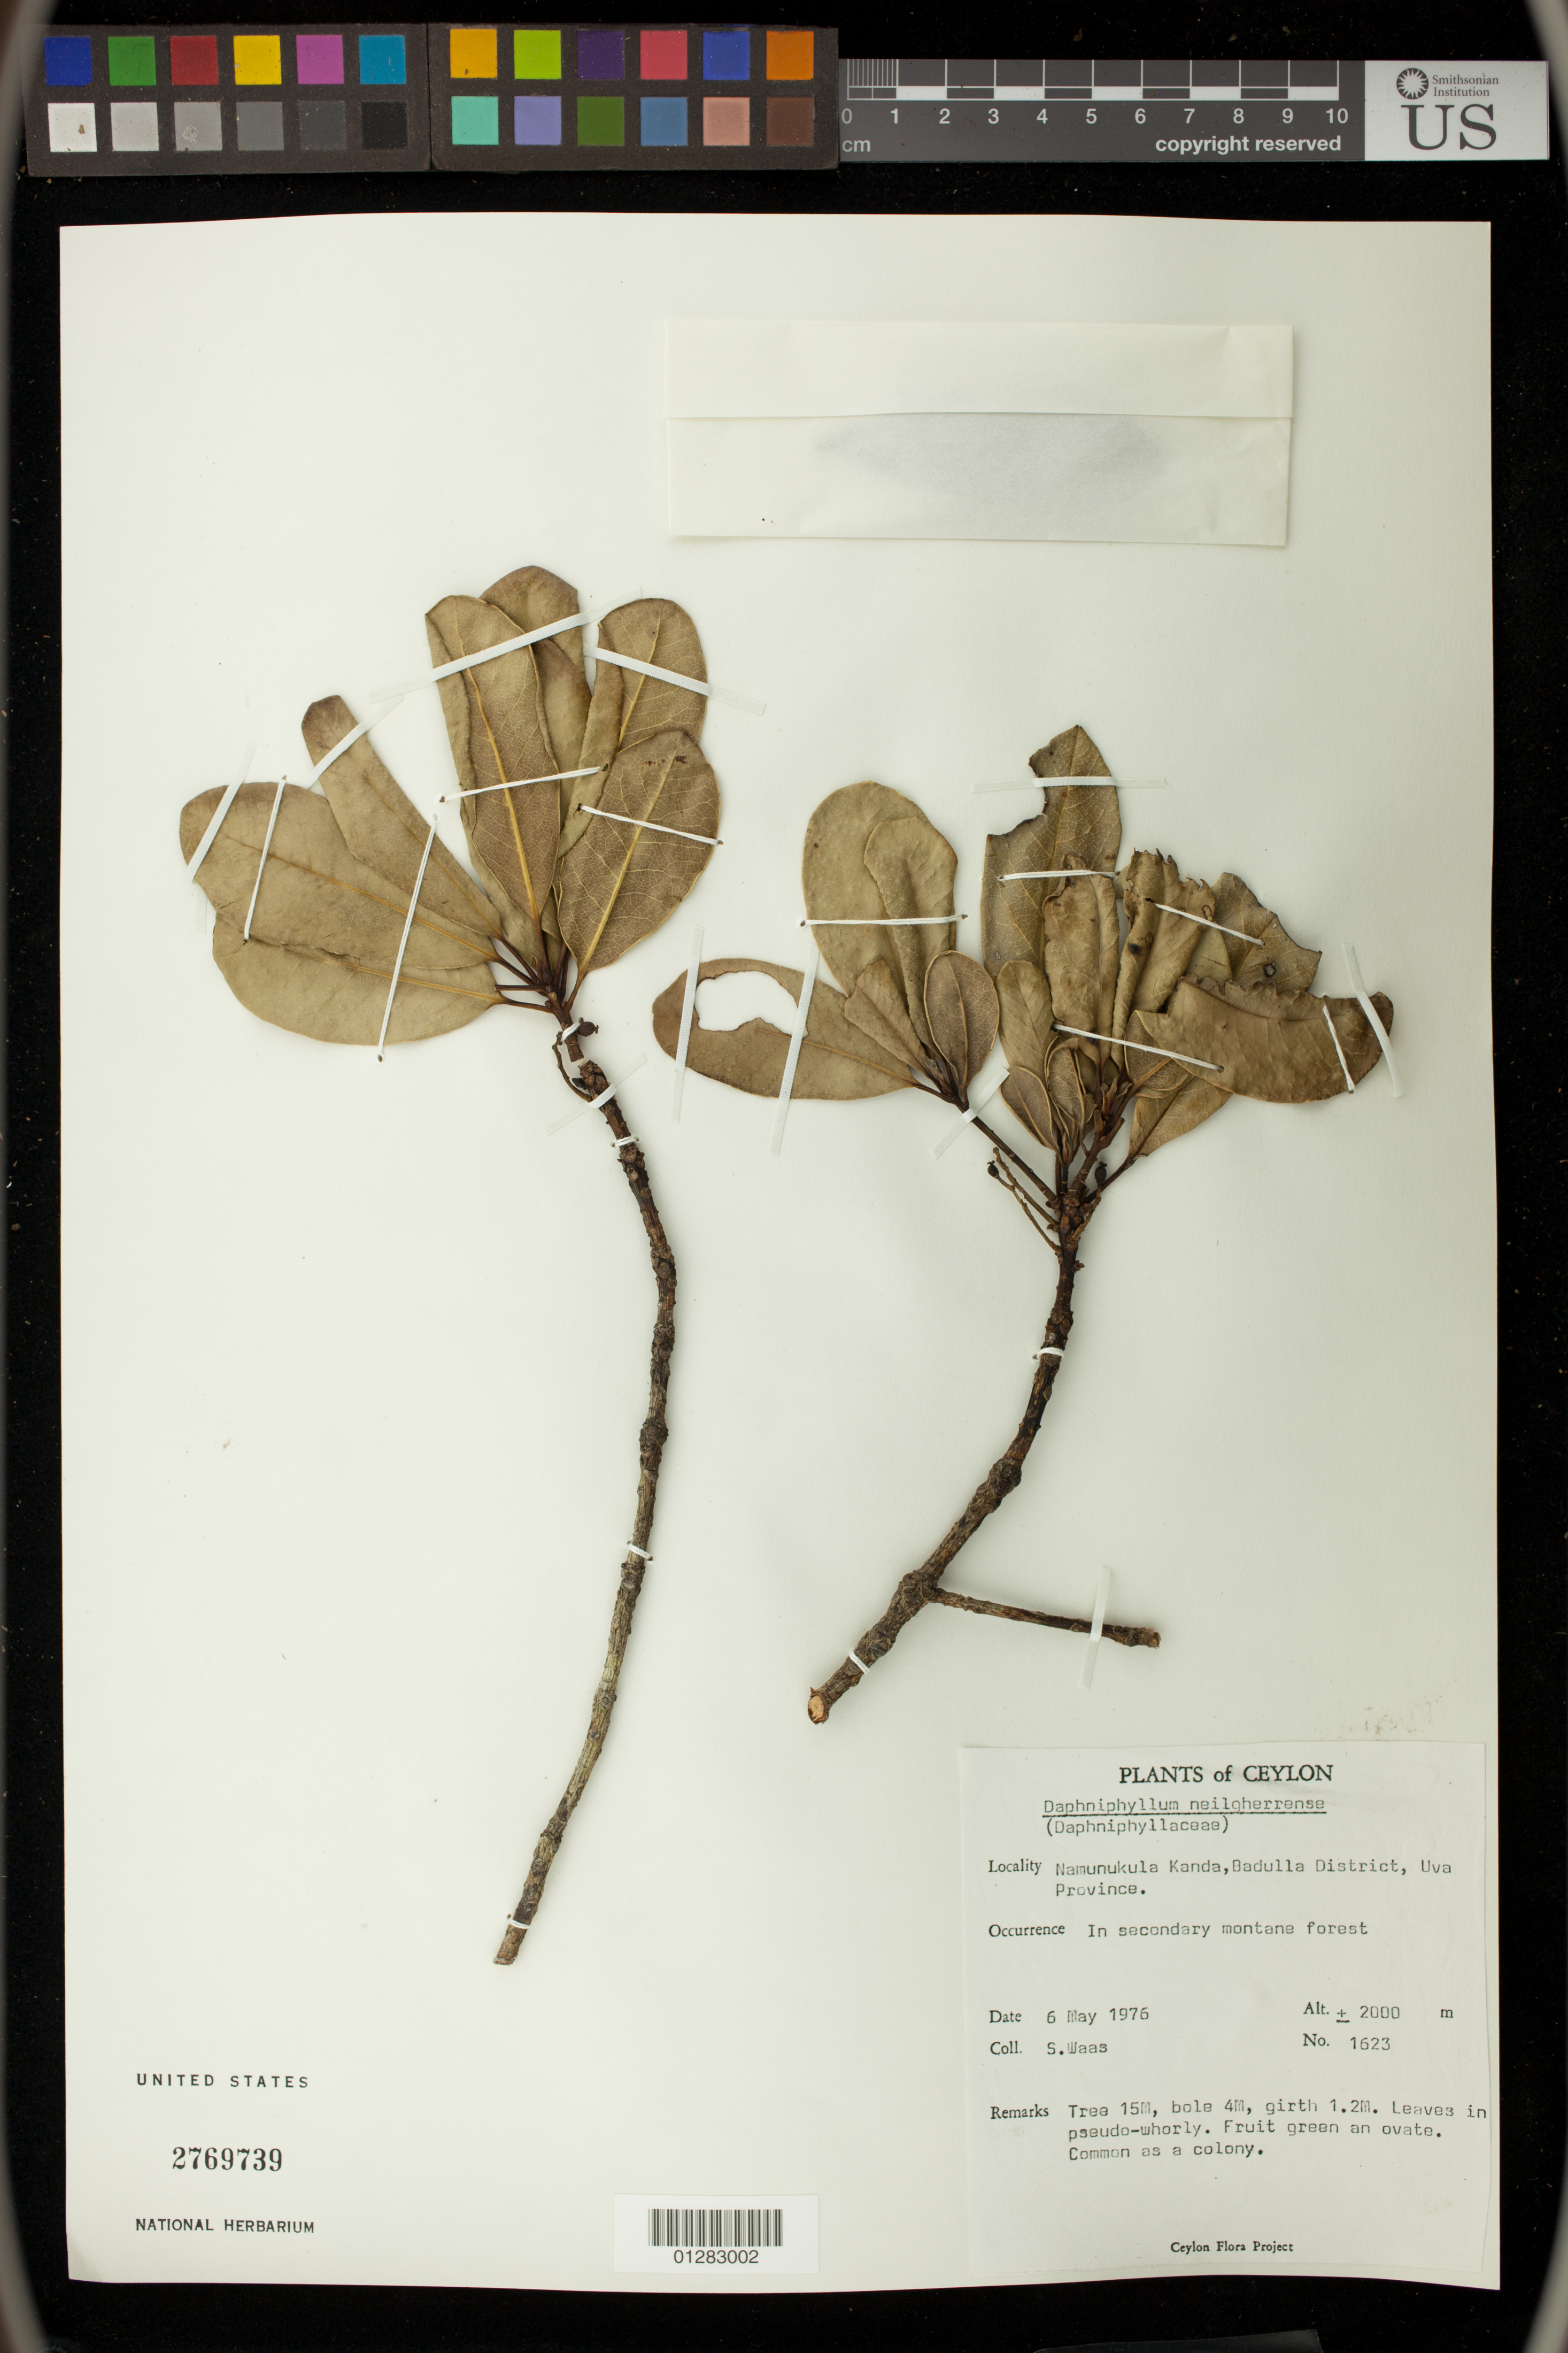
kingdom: Plantae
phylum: Tracheophyta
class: Magnoliopsida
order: Saxifragales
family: Daphniphyllaceae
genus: Daphniphyllum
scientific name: Daphniphyllum glaucescens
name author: Blume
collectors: S. Waas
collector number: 1623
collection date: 1976-05-06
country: Sri Lanka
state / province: Uva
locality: Namunukula Kanda, Badulla District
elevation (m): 610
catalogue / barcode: US 2769739